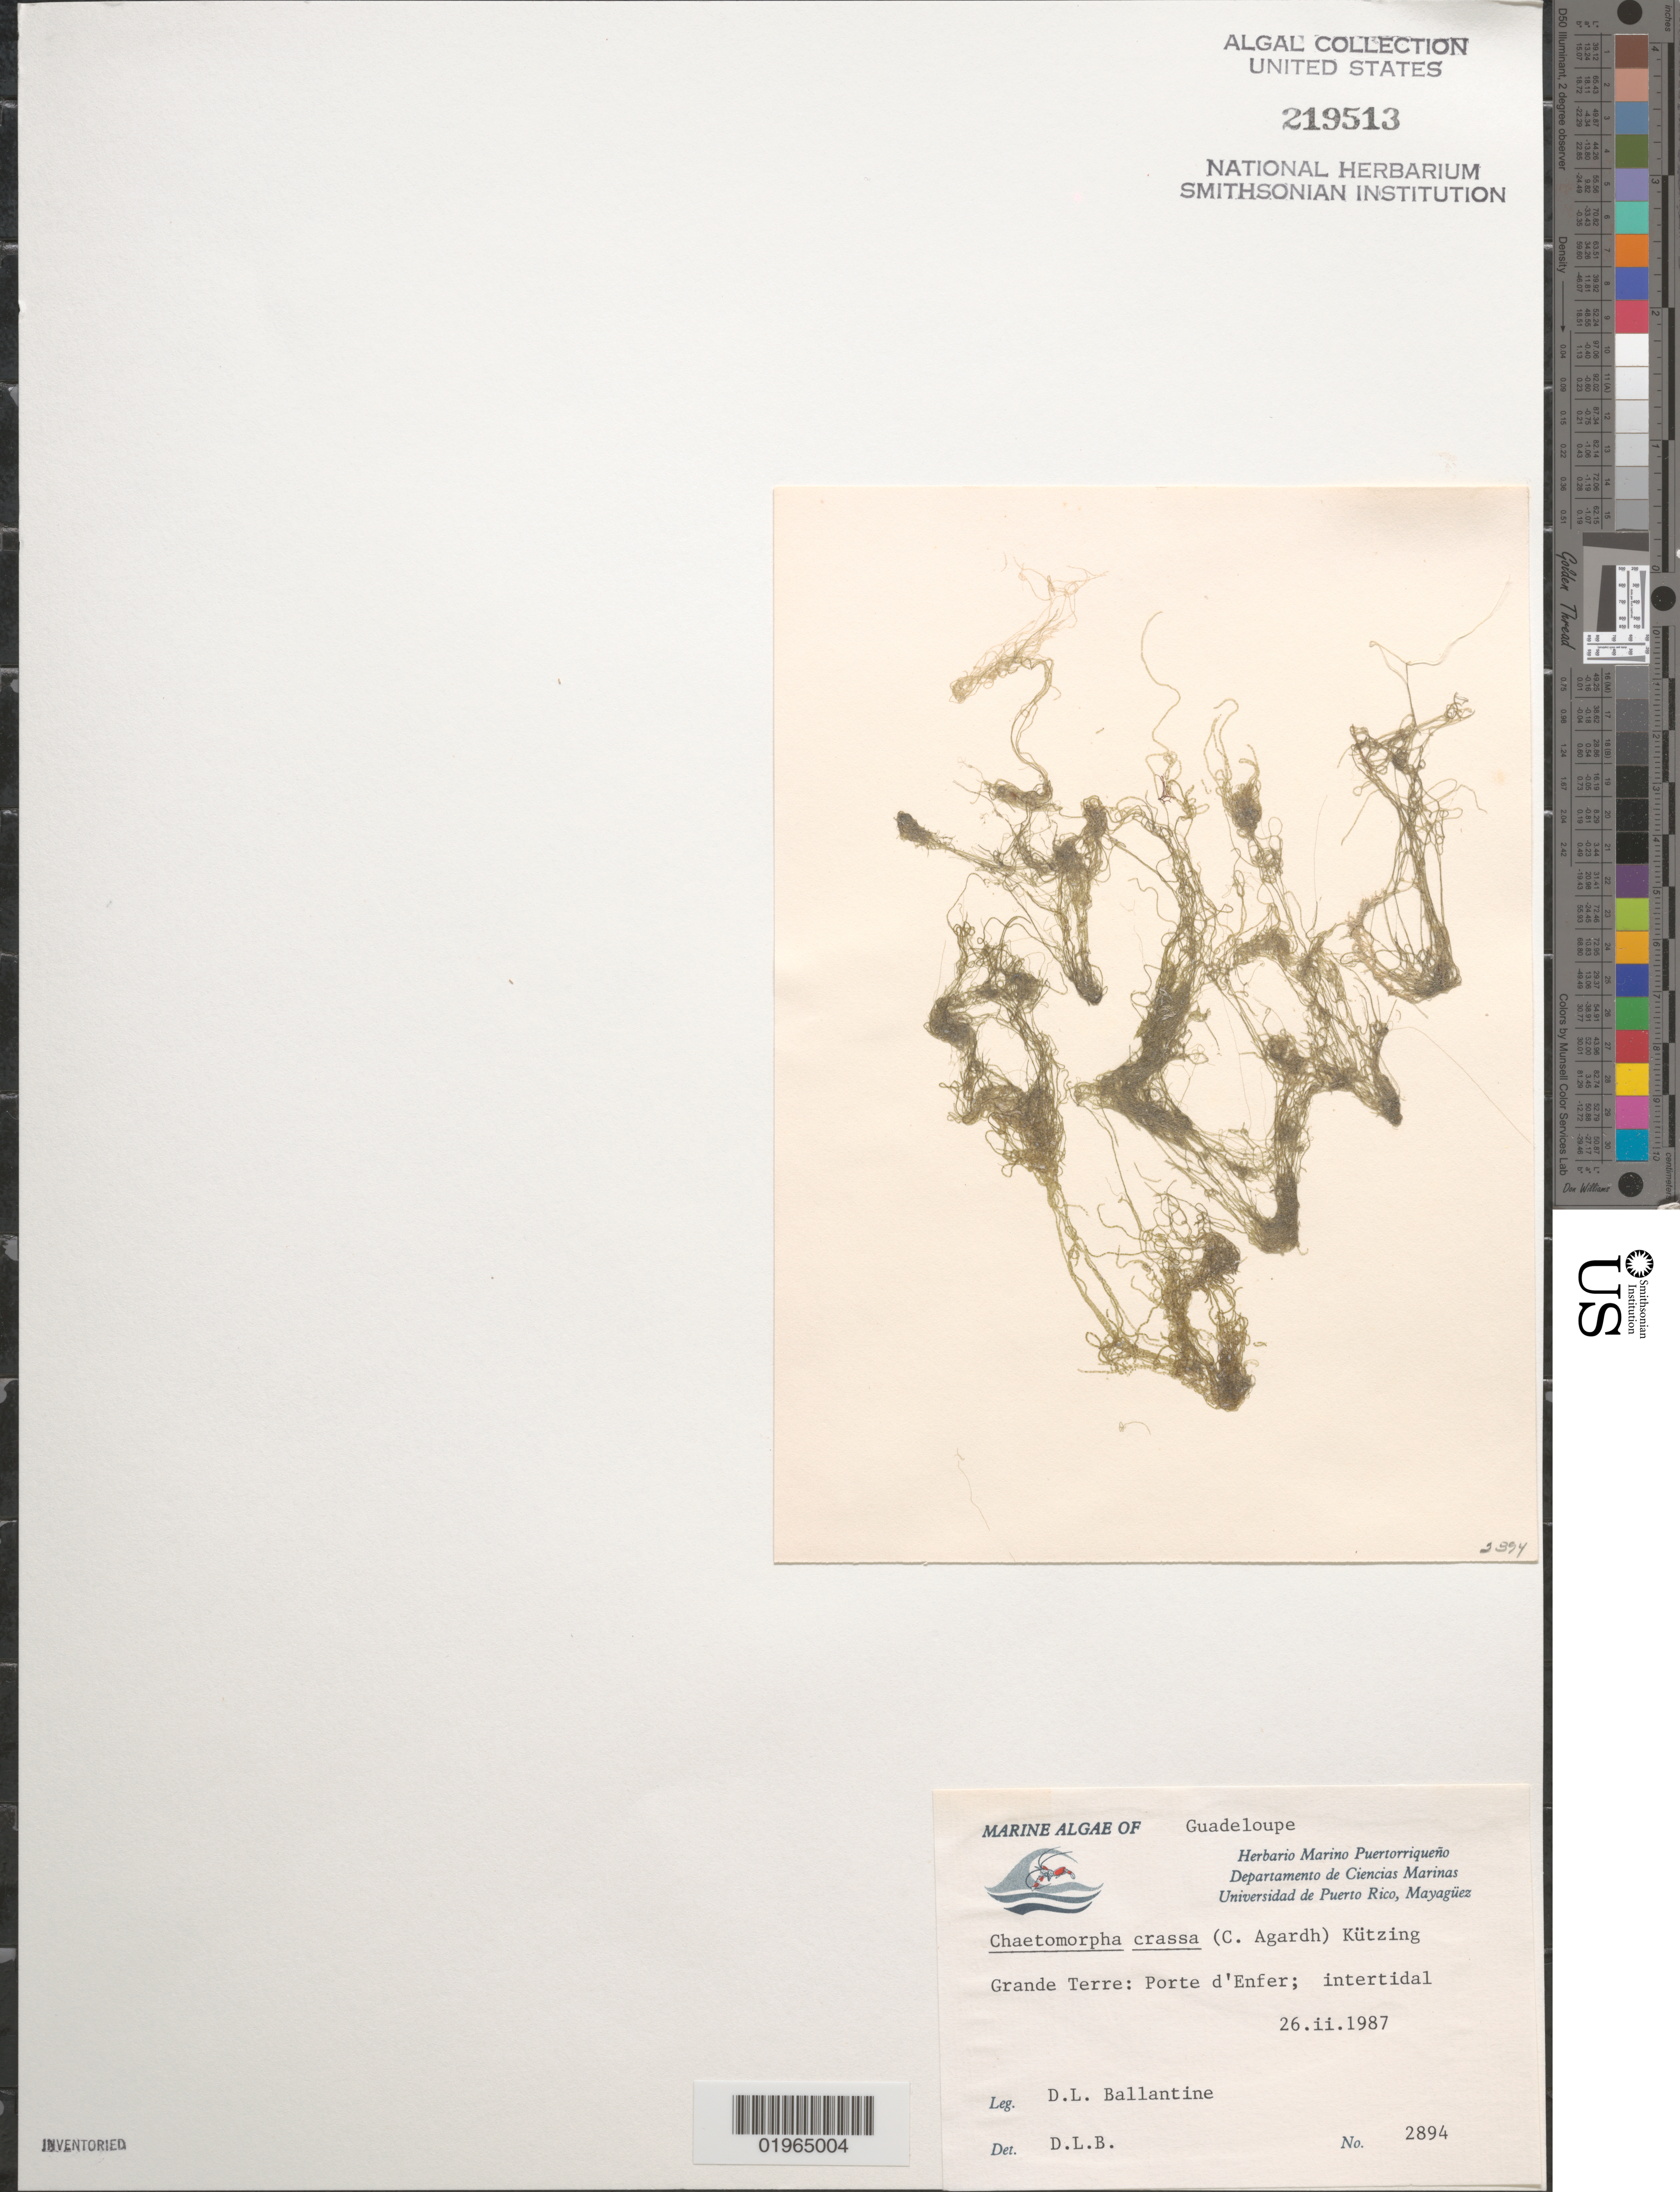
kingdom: Plantae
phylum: Chlorophyta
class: Ulvophyceae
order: Cladophorales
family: Cladophoraceae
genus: Chaetomorpha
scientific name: Chaetomorpha aerea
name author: (Dillwyn) Kütz.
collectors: D.L. Ballantine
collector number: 2894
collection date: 1987-02-26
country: Guadeloupe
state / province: Grande Terre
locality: Porte d'Enfer. Intertidal.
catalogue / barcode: US 219513